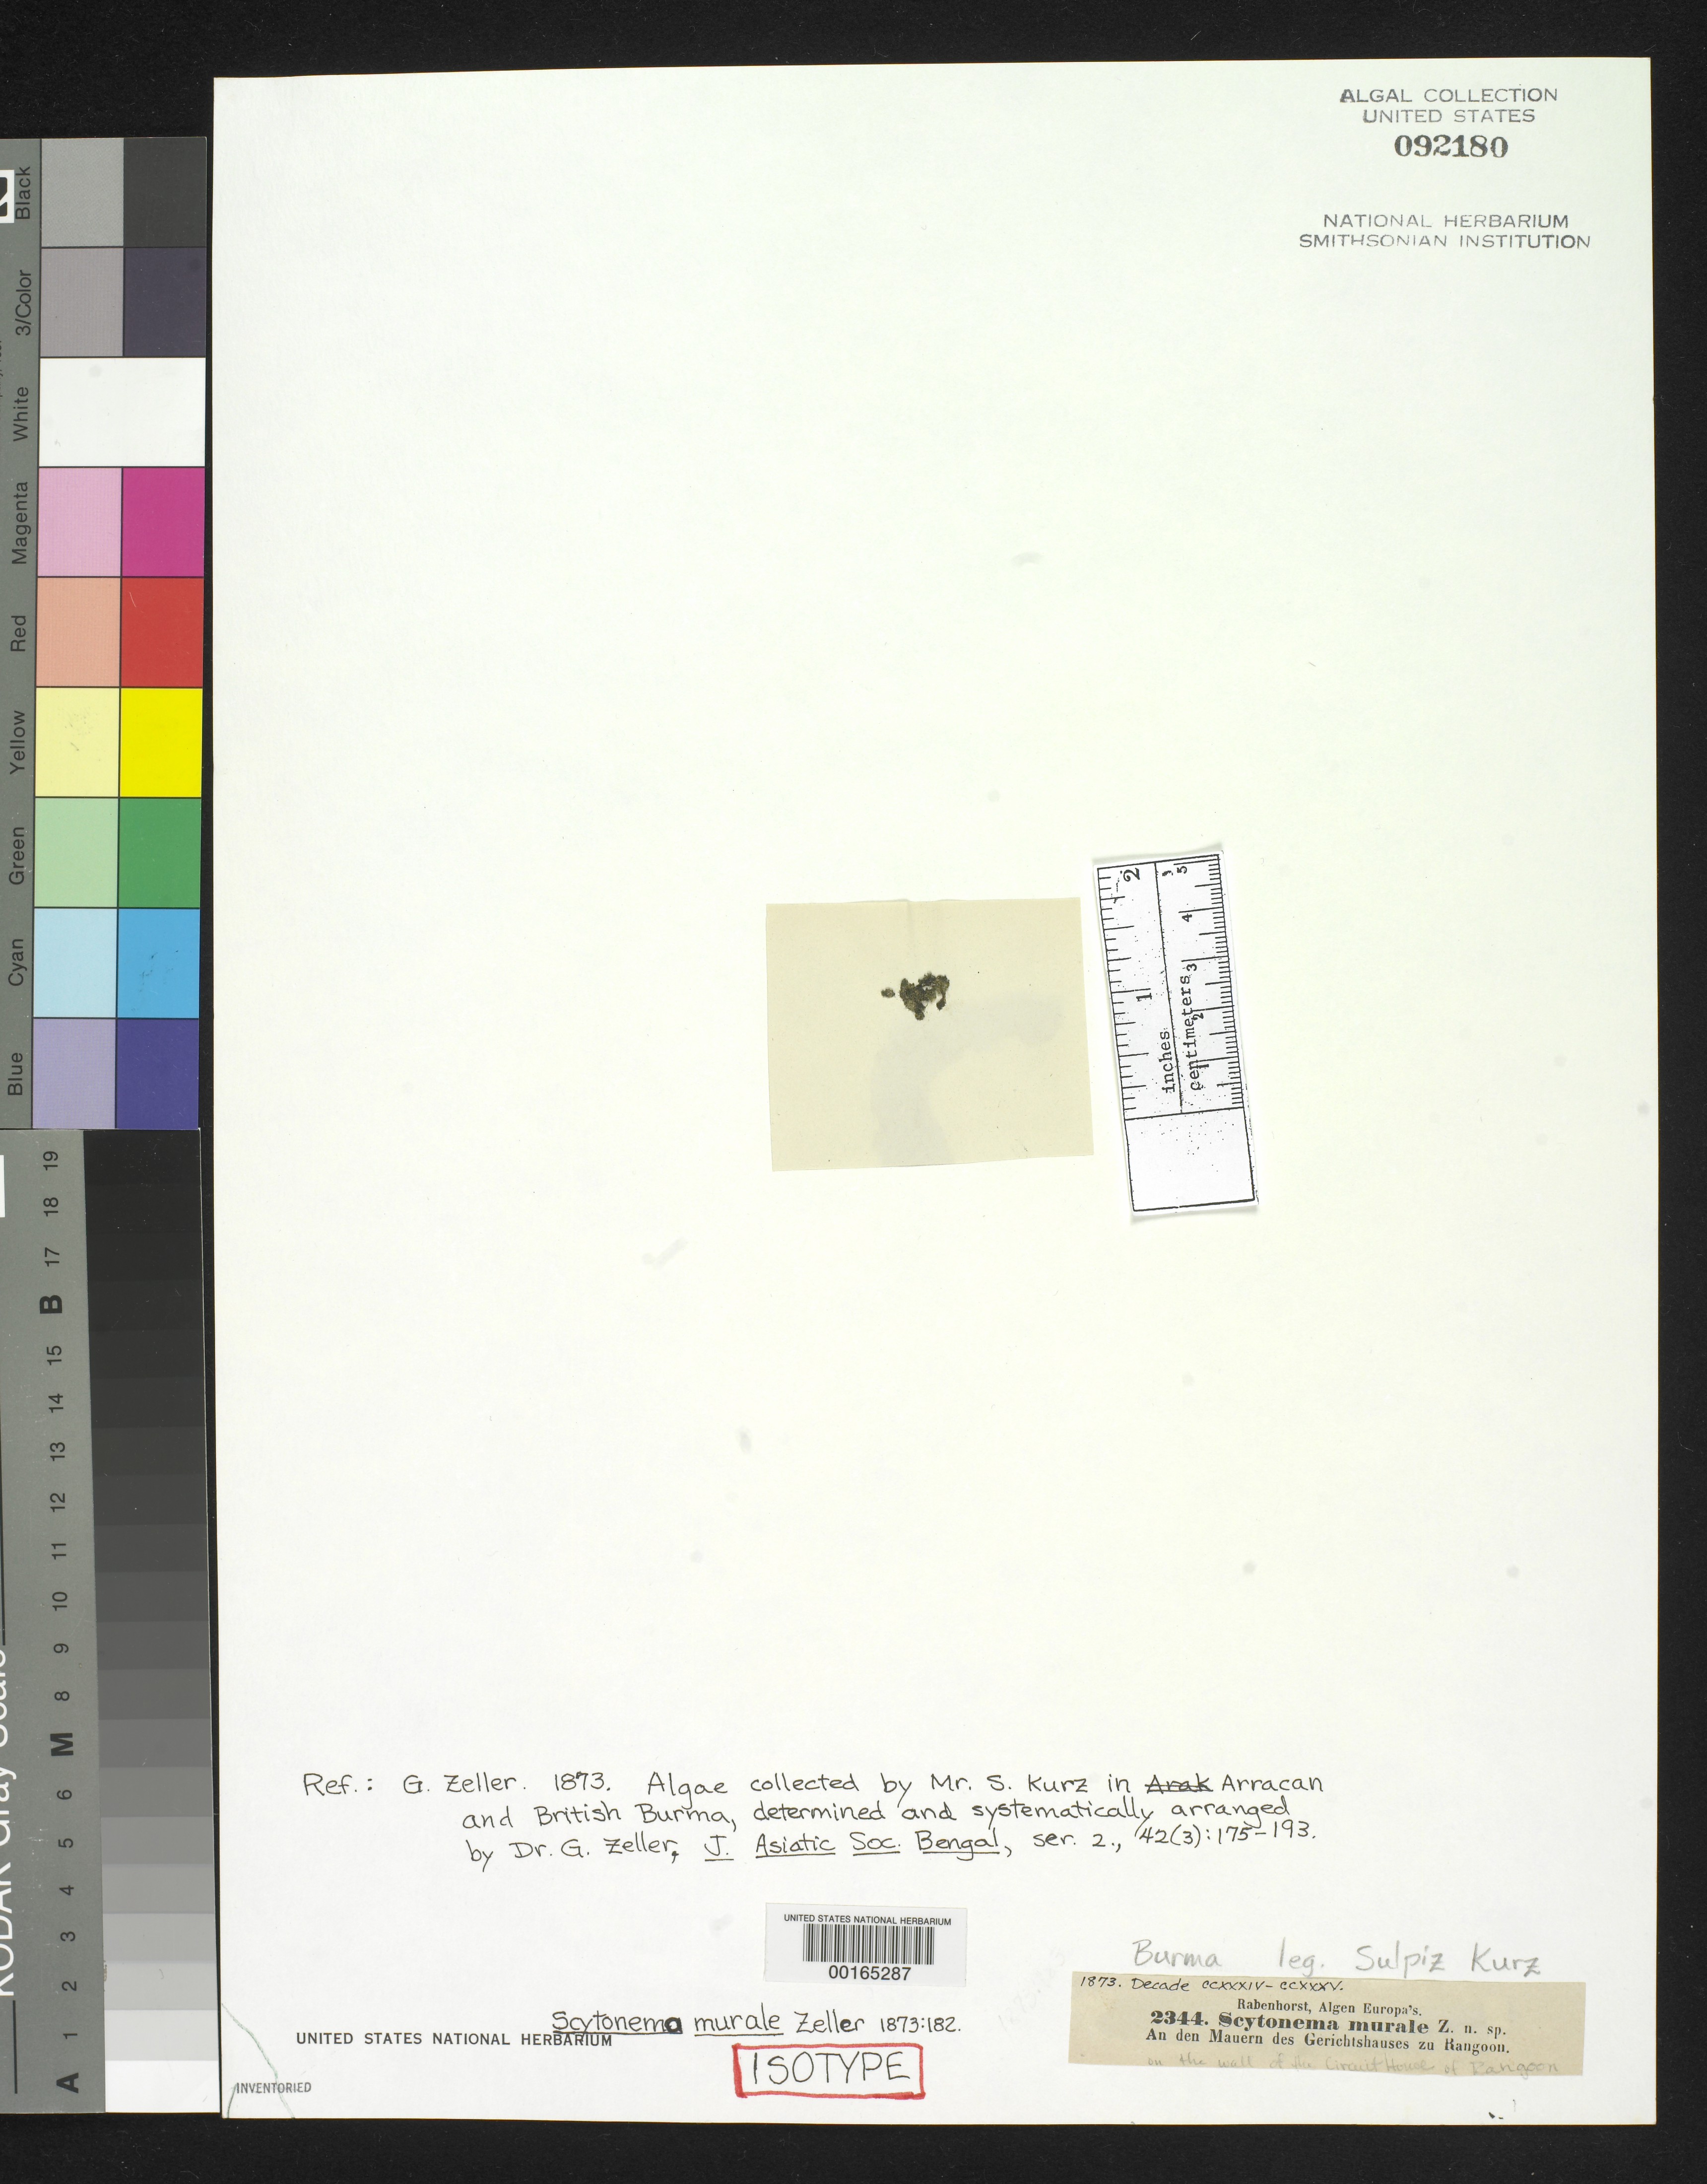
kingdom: Bacteria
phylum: Cyanobacteria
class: Cyanobacteriia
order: Cyanobacteriales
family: Scytonemataceae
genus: Scytonema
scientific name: Scytonema murale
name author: Zeller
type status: Isotype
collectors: W. Kurz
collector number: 2344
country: Myanmar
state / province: Yangon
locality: Rangoon Circuit House, Rangoon District.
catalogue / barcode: US 92180